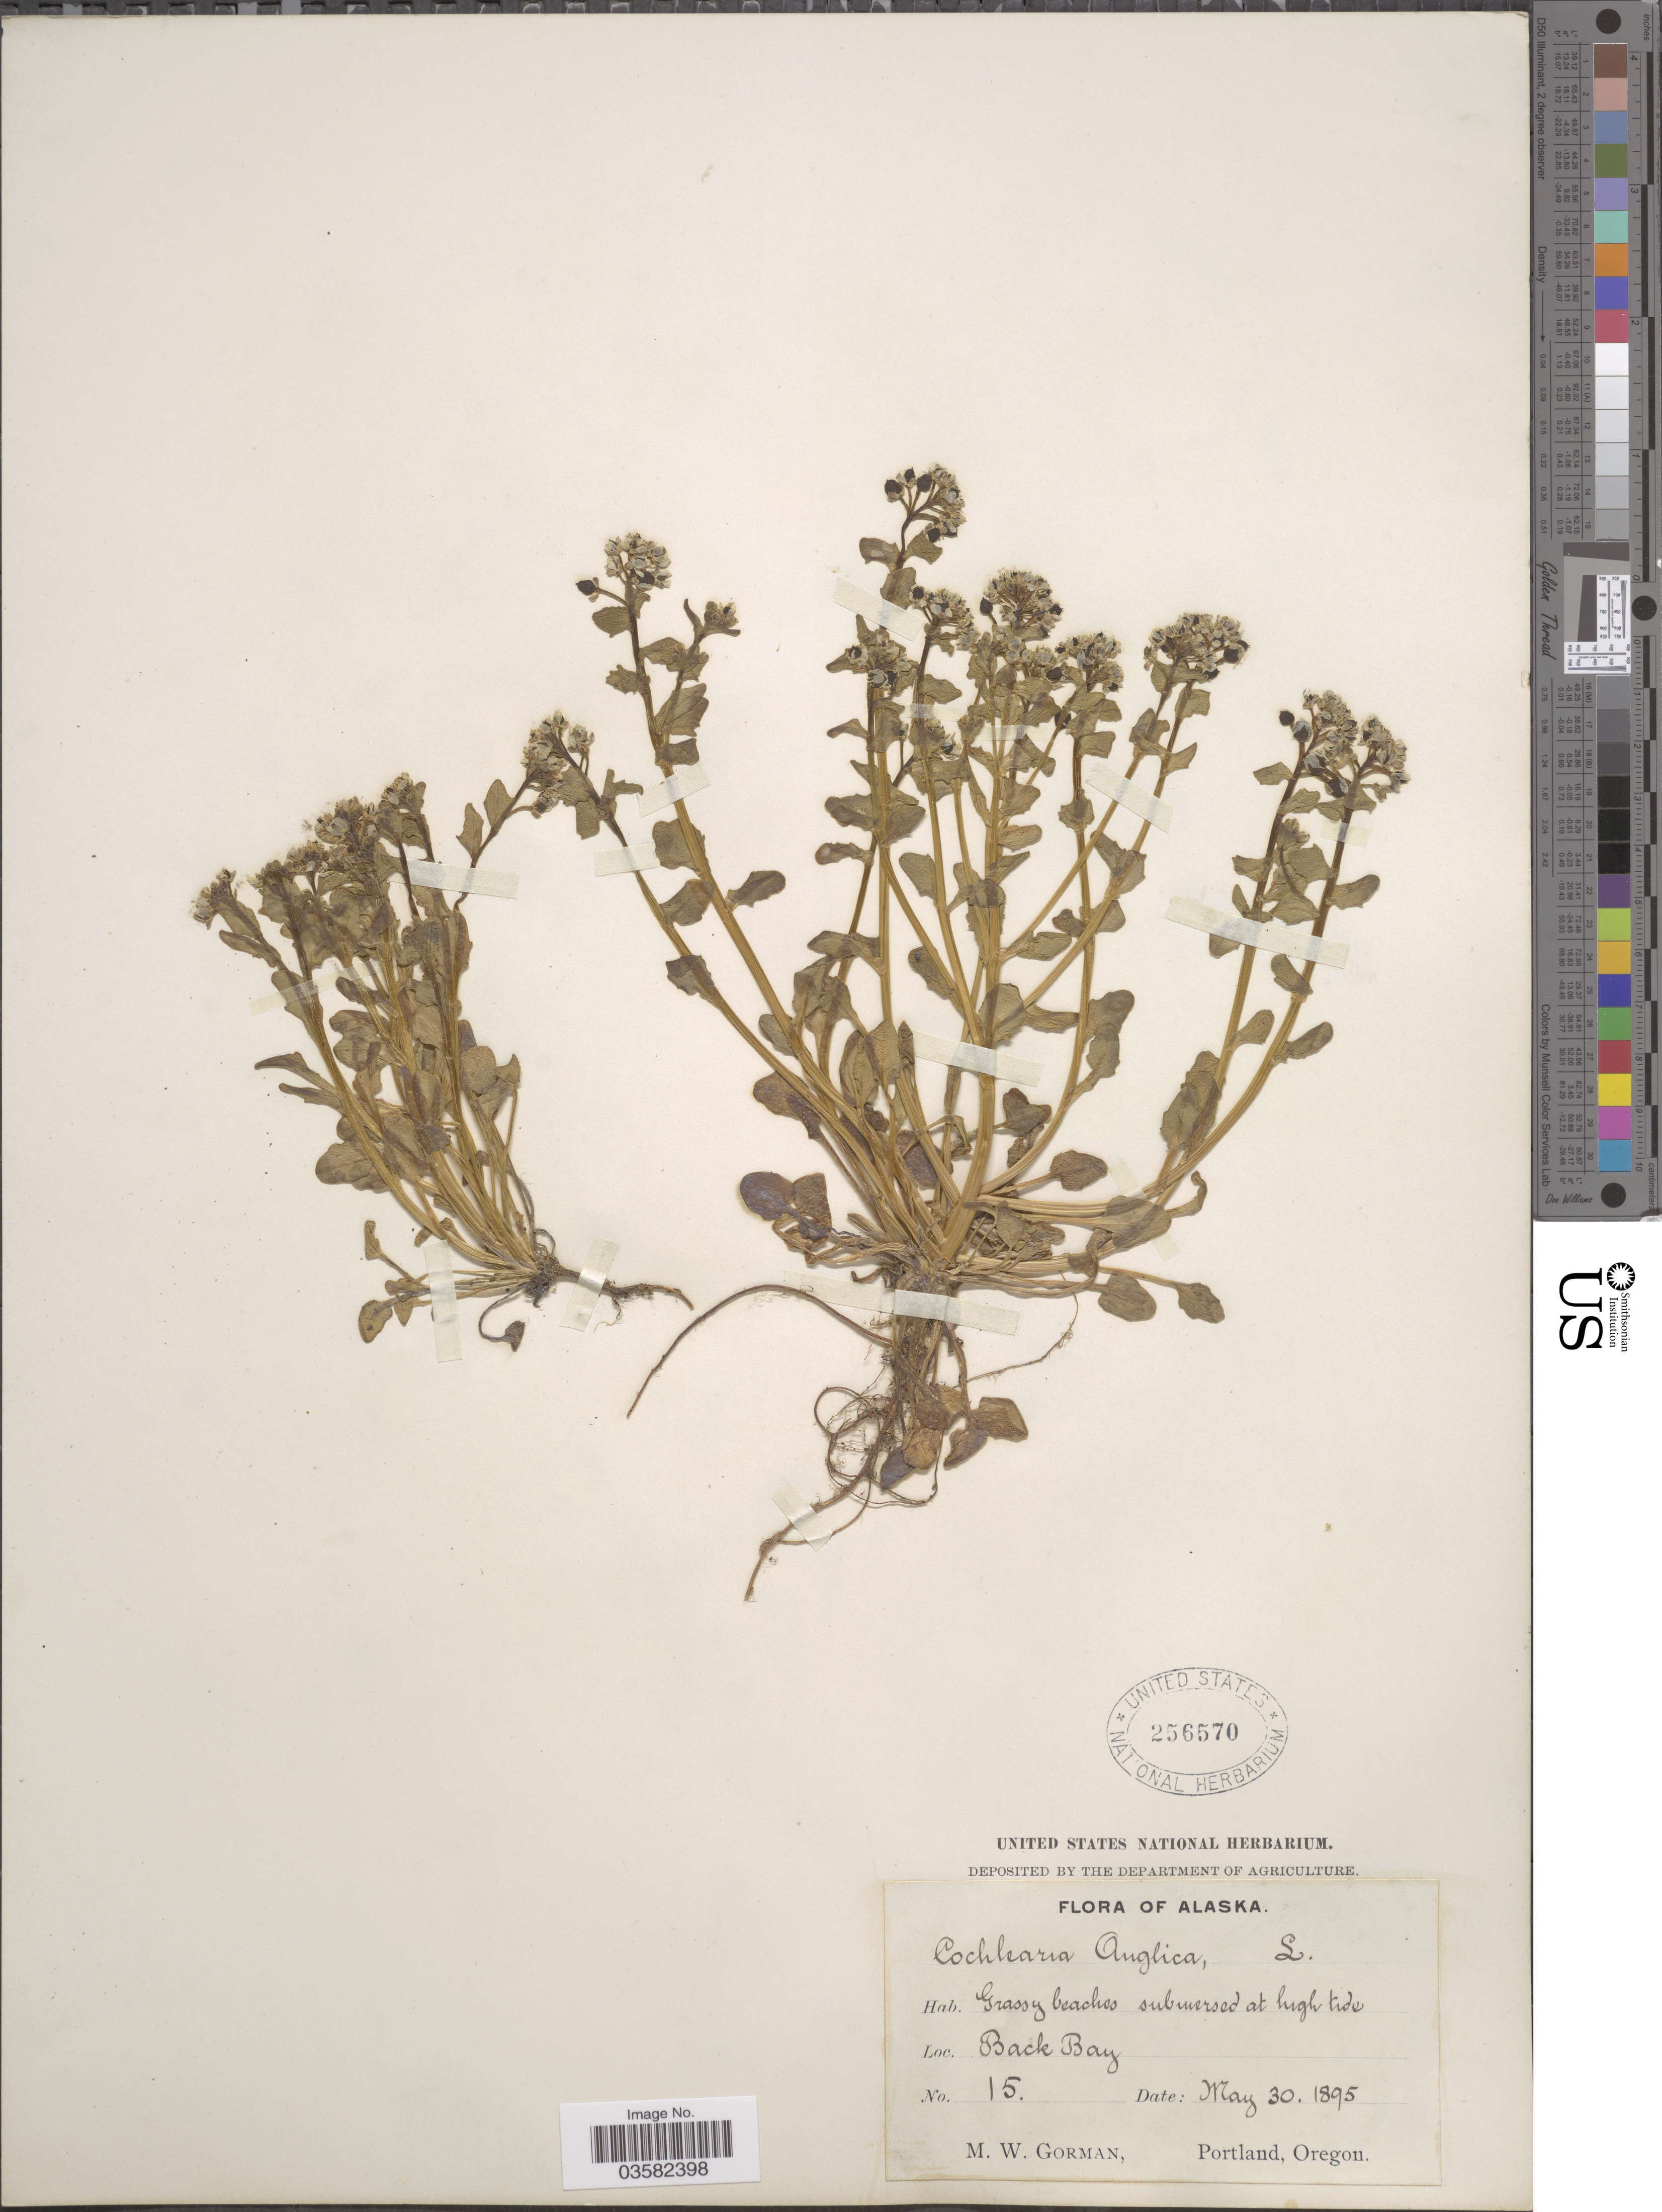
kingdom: Plantae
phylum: Tracheophyta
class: Magnoliopsida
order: Brassicales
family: Brassicaceae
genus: Cochlearia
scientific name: Cochlearia oblongifolia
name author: DC.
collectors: M. W. Gorman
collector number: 15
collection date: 1895-05-30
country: United States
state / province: Alaska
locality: Back Bay.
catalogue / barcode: US 256570